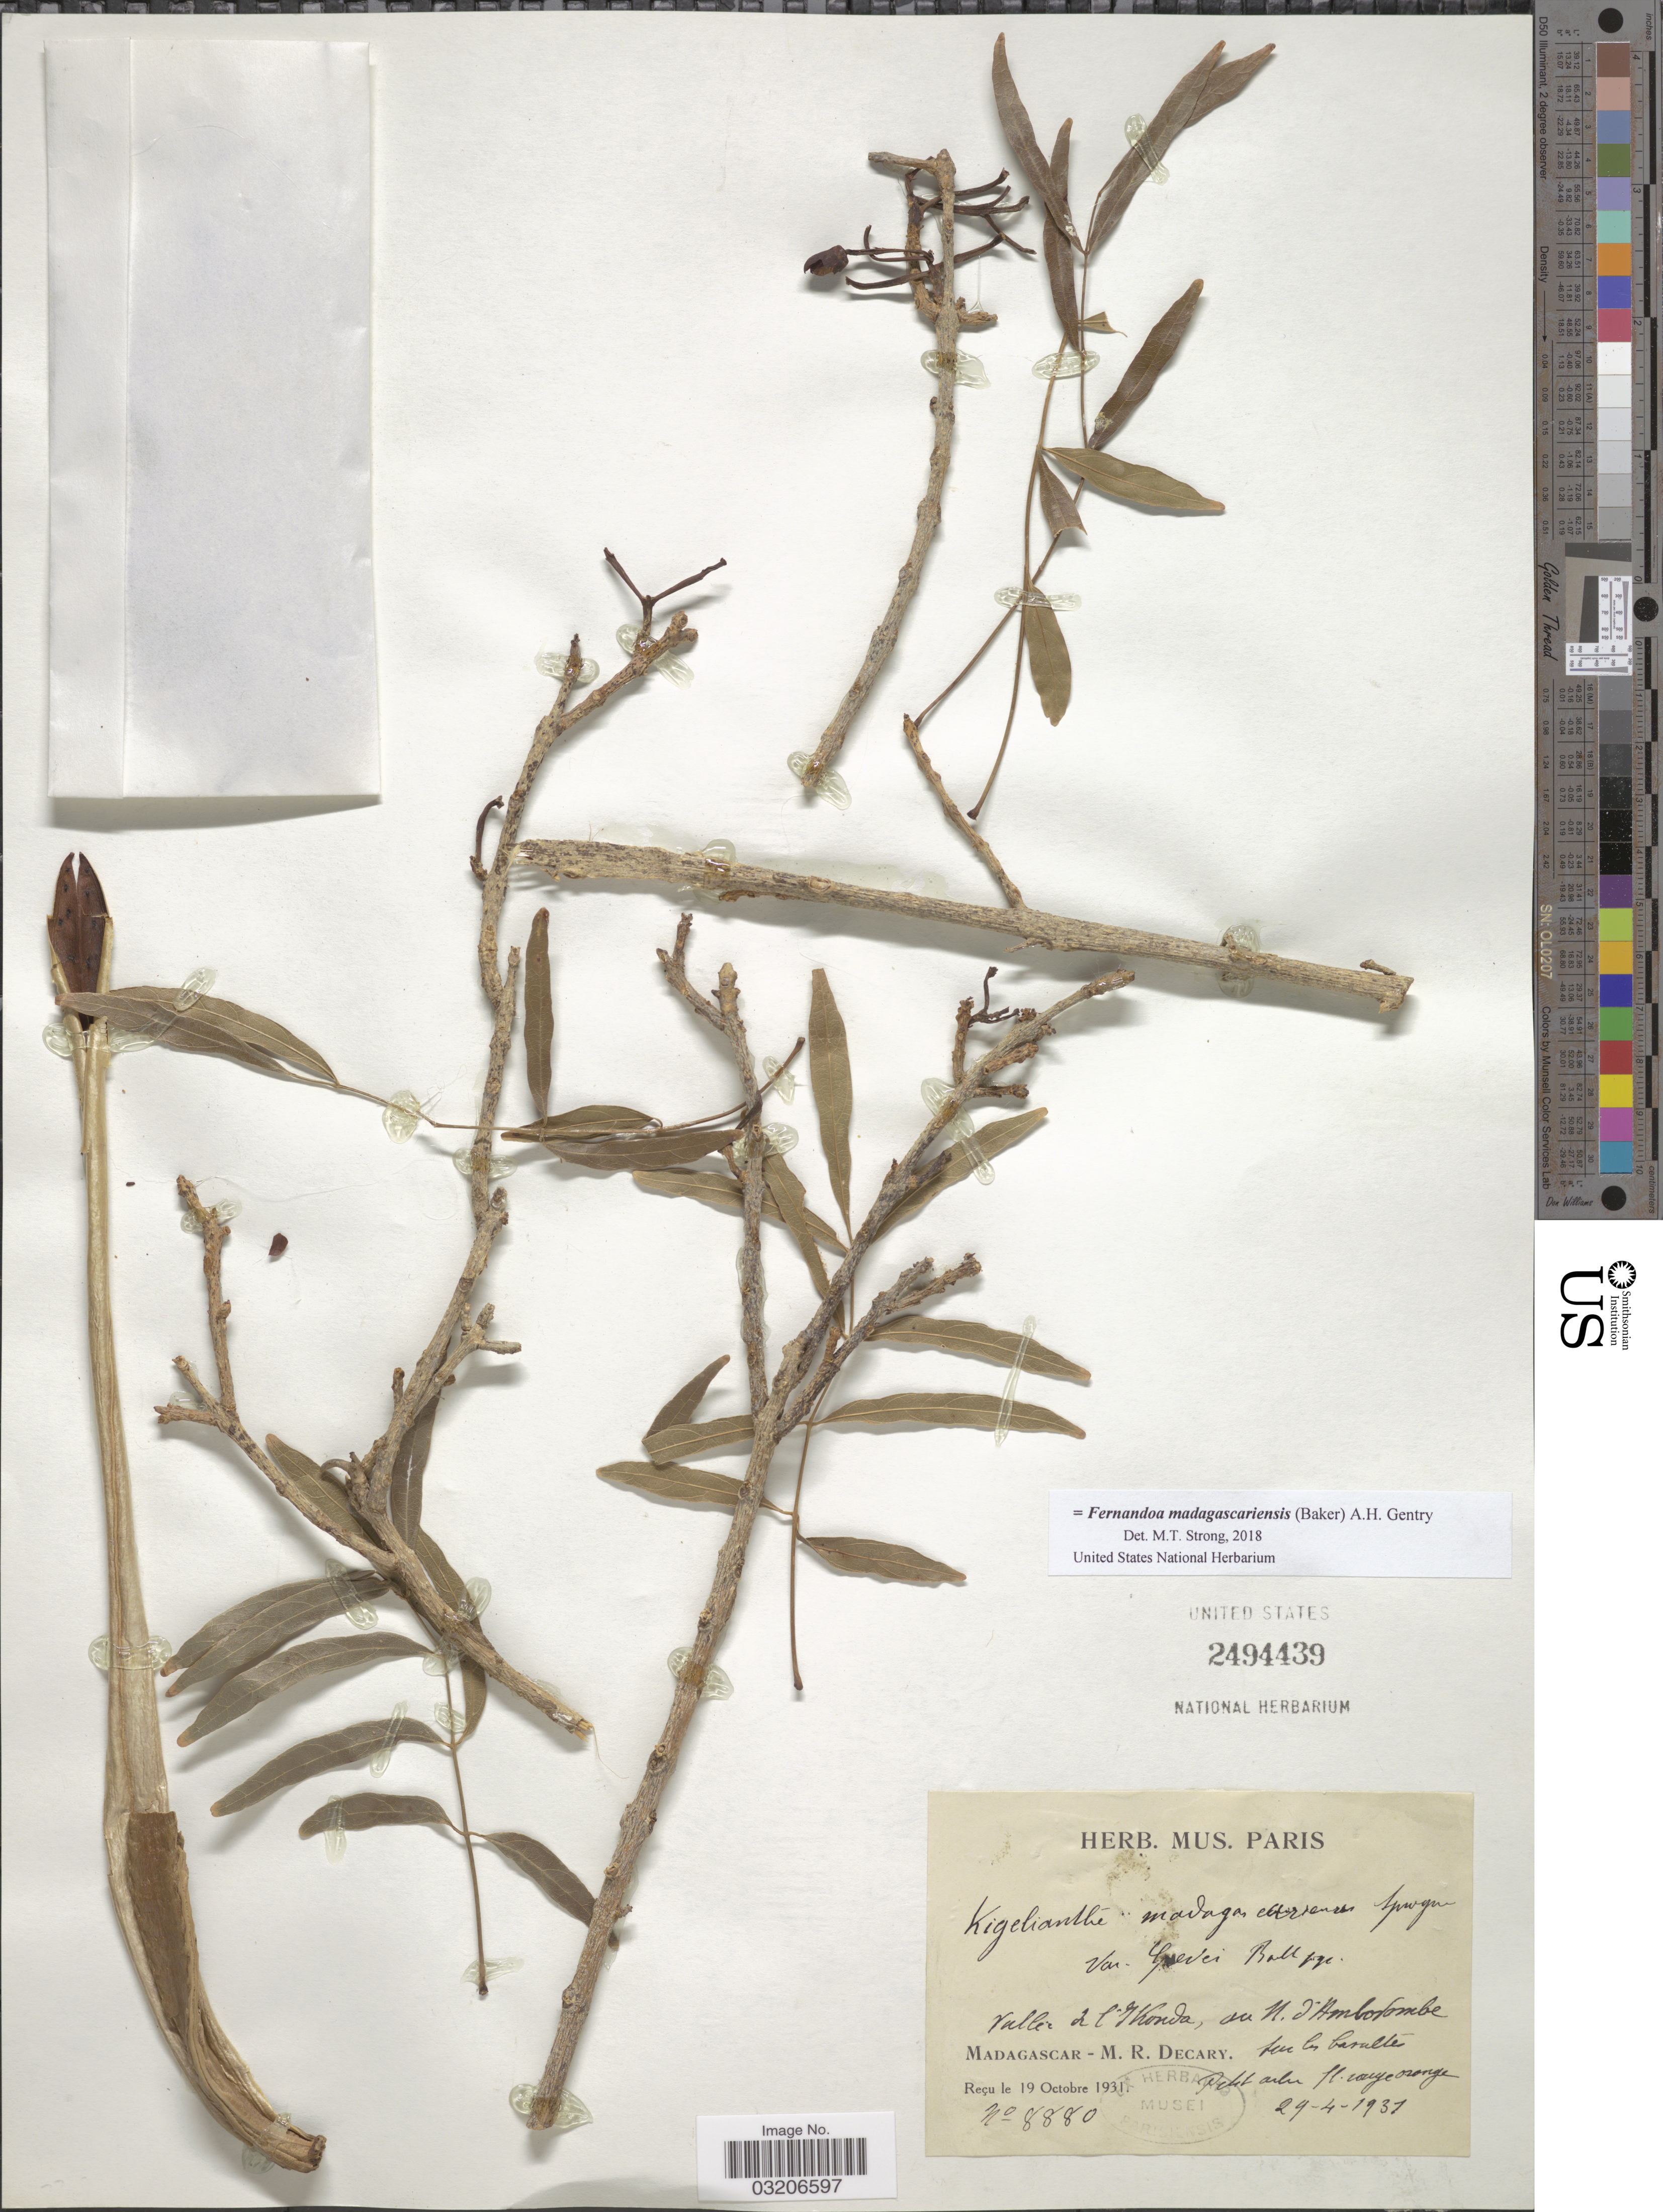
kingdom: Plantae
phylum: Tracheophyta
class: Magnoliopsida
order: Lamiales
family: Bignoniaceae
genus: Fernandoa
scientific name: Fernandoa madagascariensis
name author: (Baker) A.H. Gentry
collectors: R. Decary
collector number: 8880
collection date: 1931-04-29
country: Madagascar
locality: Vallée de l'Ikonda, au N. d' Ambovombe, sur les basalte [valley of the Ikonda, to the north of Ambovombe, on the basalt]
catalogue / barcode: US 2494439